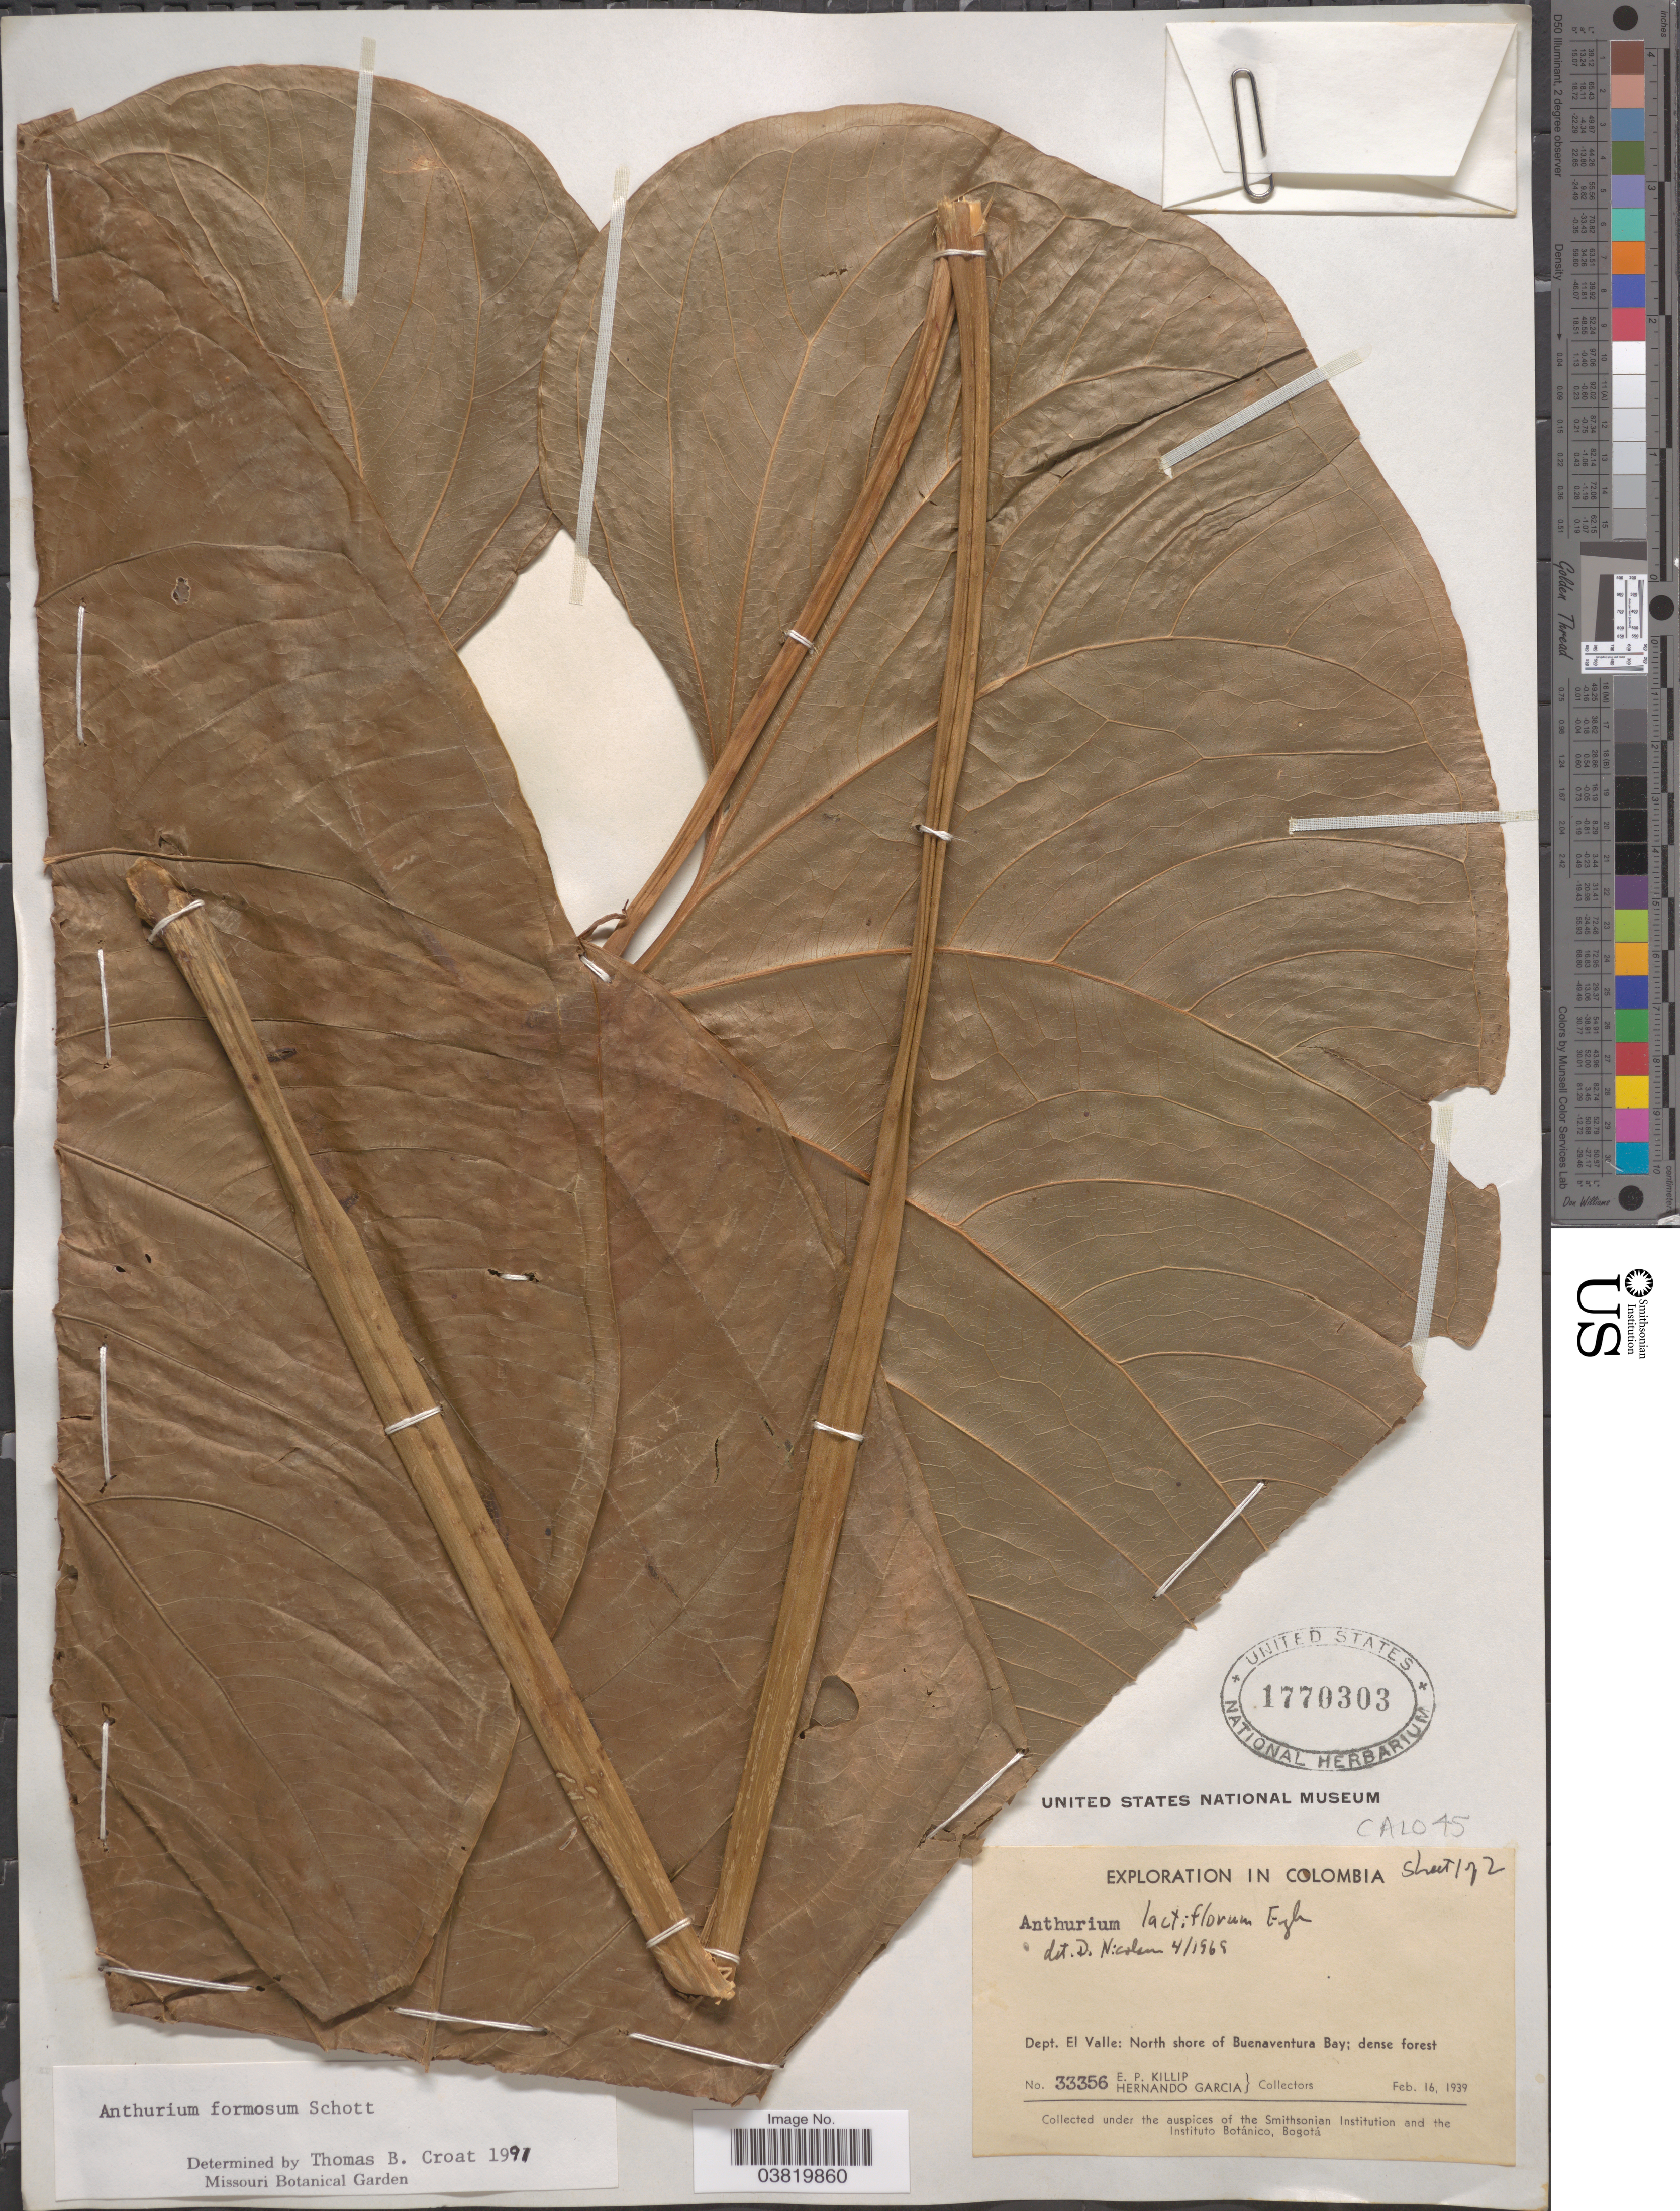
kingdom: Plantae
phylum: Tracheophyta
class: Liliopsida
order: Alismatales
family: Araceae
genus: Anthurium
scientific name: Anthurium formosum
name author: Schott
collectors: E. P. Killip & H. Garcia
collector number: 33356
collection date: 1939-02-16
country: Colombia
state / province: Valle del Cauca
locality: Dept. El Valle: North shore of Buenaventura Bay.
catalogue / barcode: US 1770303